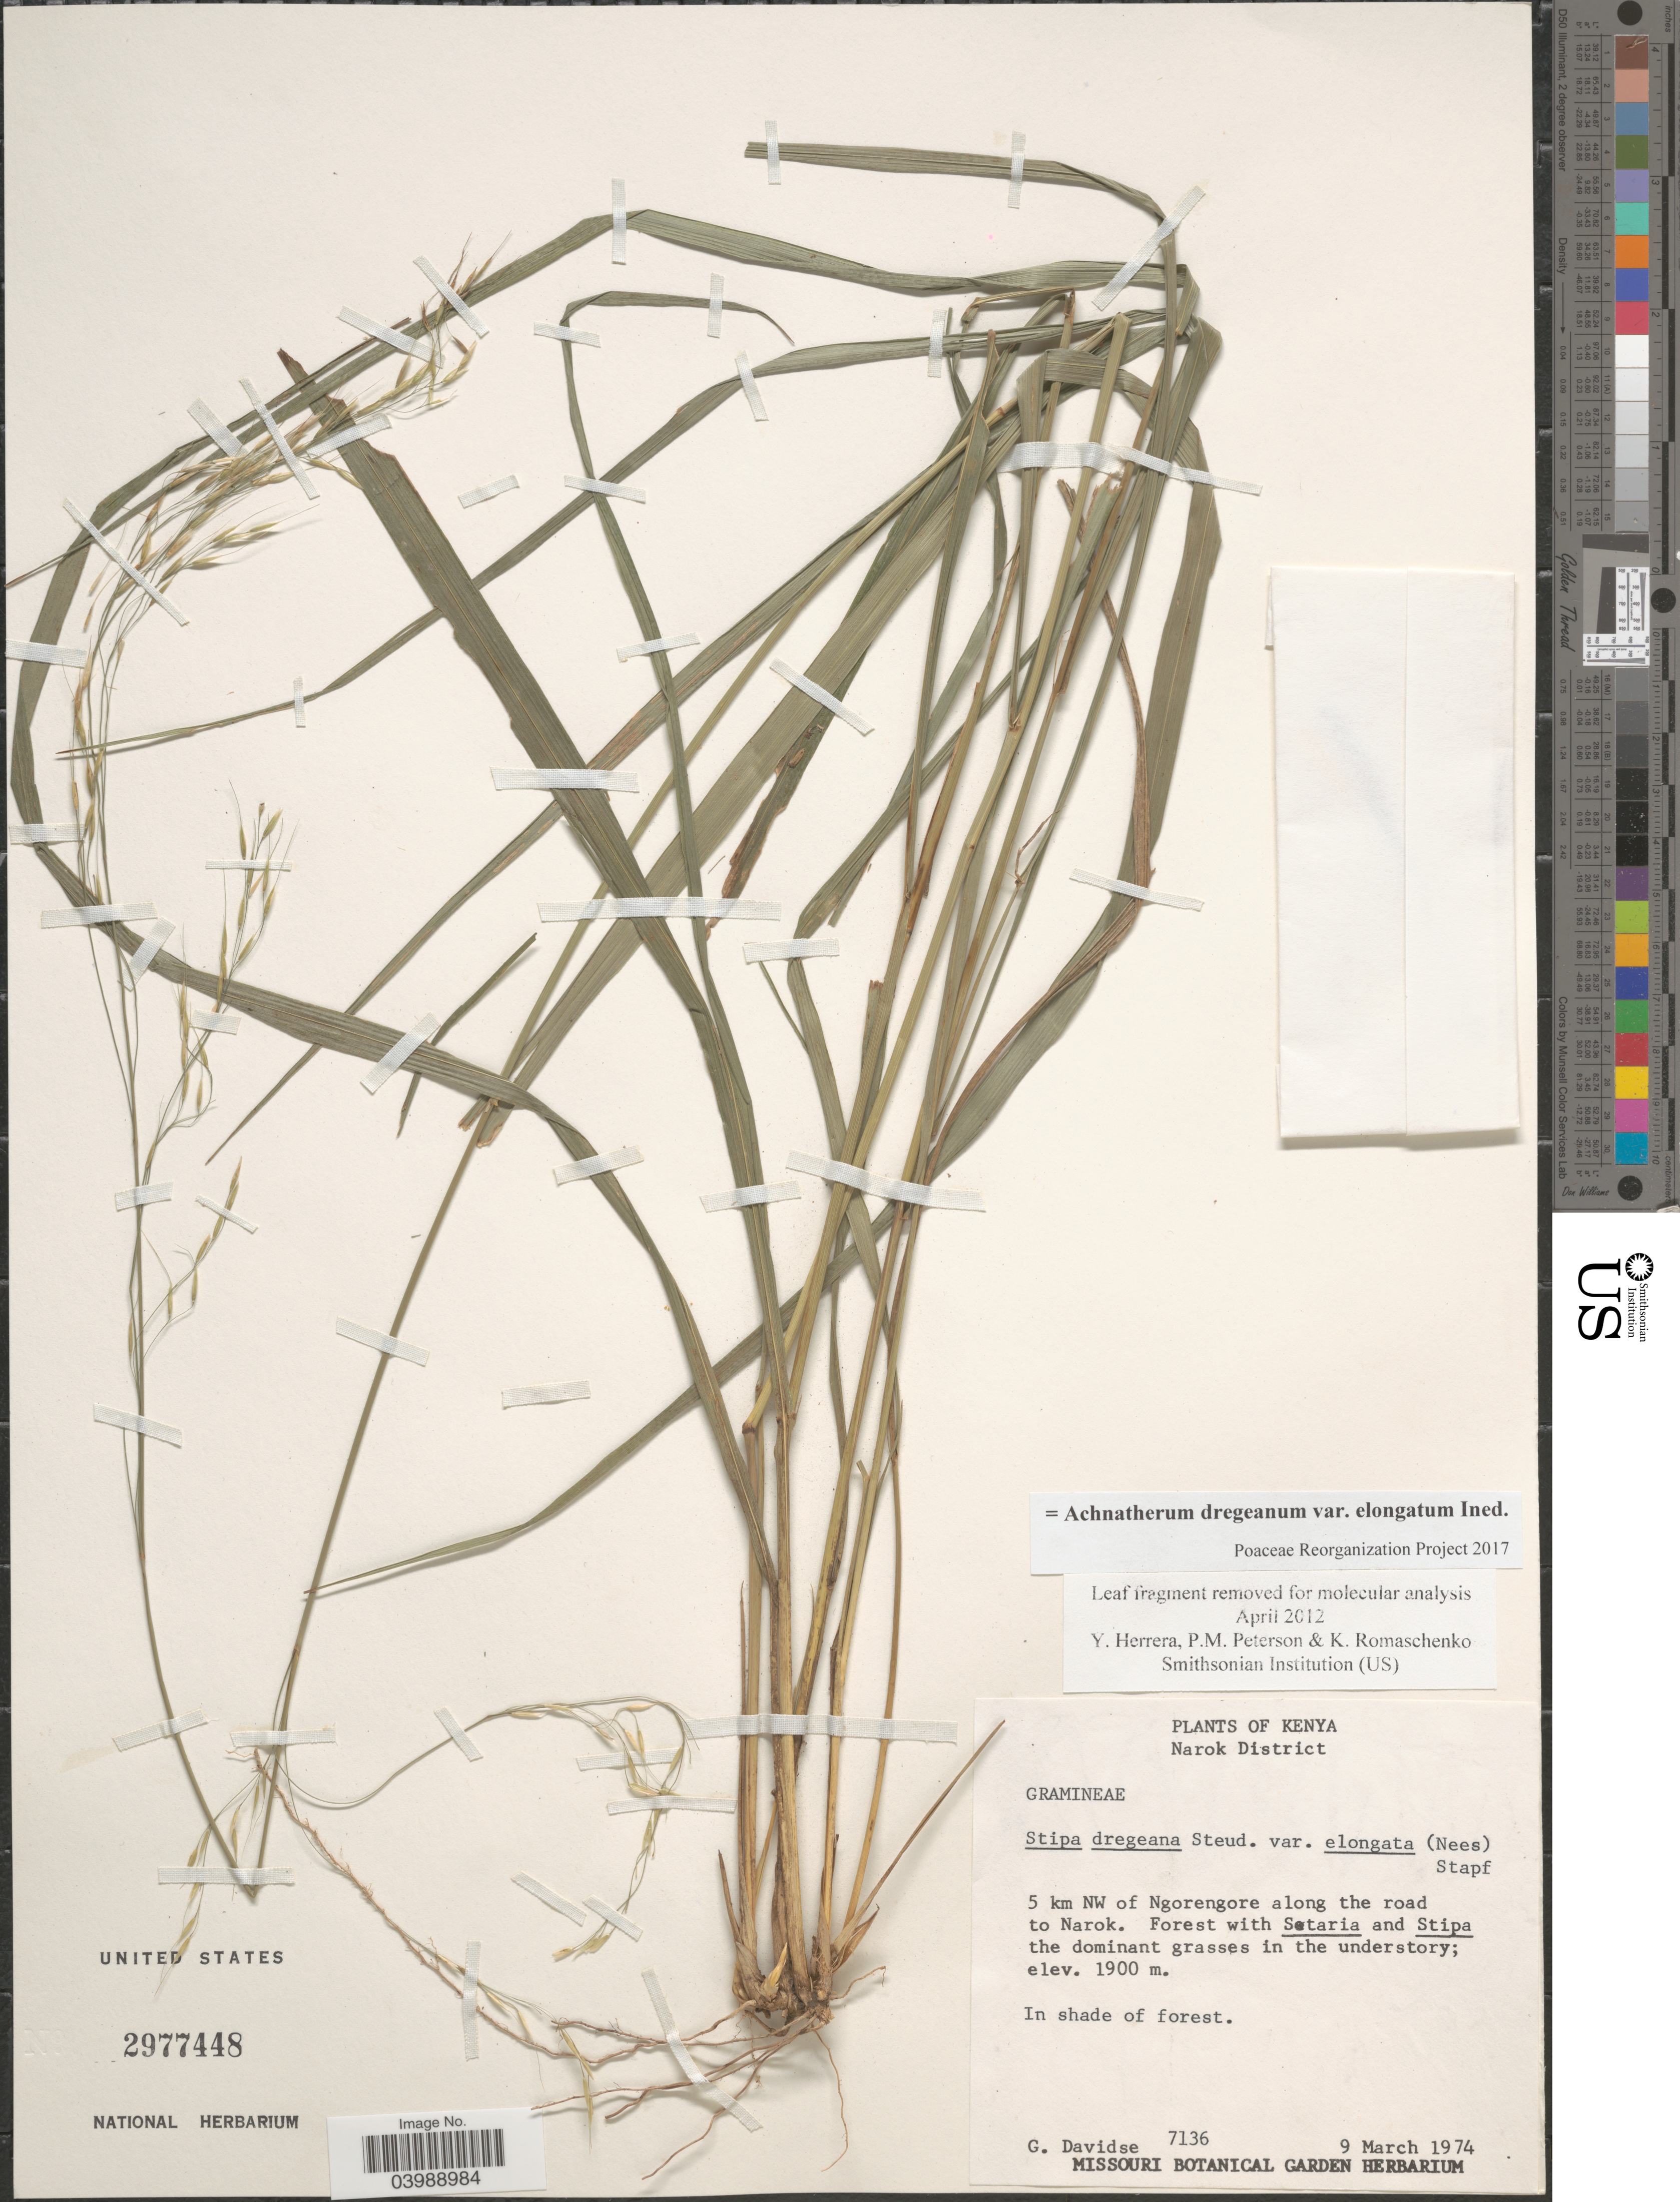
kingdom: Plantae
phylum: Tracheophyta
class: Liliopsida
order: Poales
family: Poaceae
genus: Achnatherum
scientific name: Achnatherum dregeanum var. elongatum ined.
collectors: G. Davidse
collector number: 7136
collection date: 1974-03-09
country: Kenya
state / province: Narok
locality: Narok District. 5 km NW of Ngorengore along the road to Narok.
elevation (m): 1900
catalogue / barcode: US 2977448